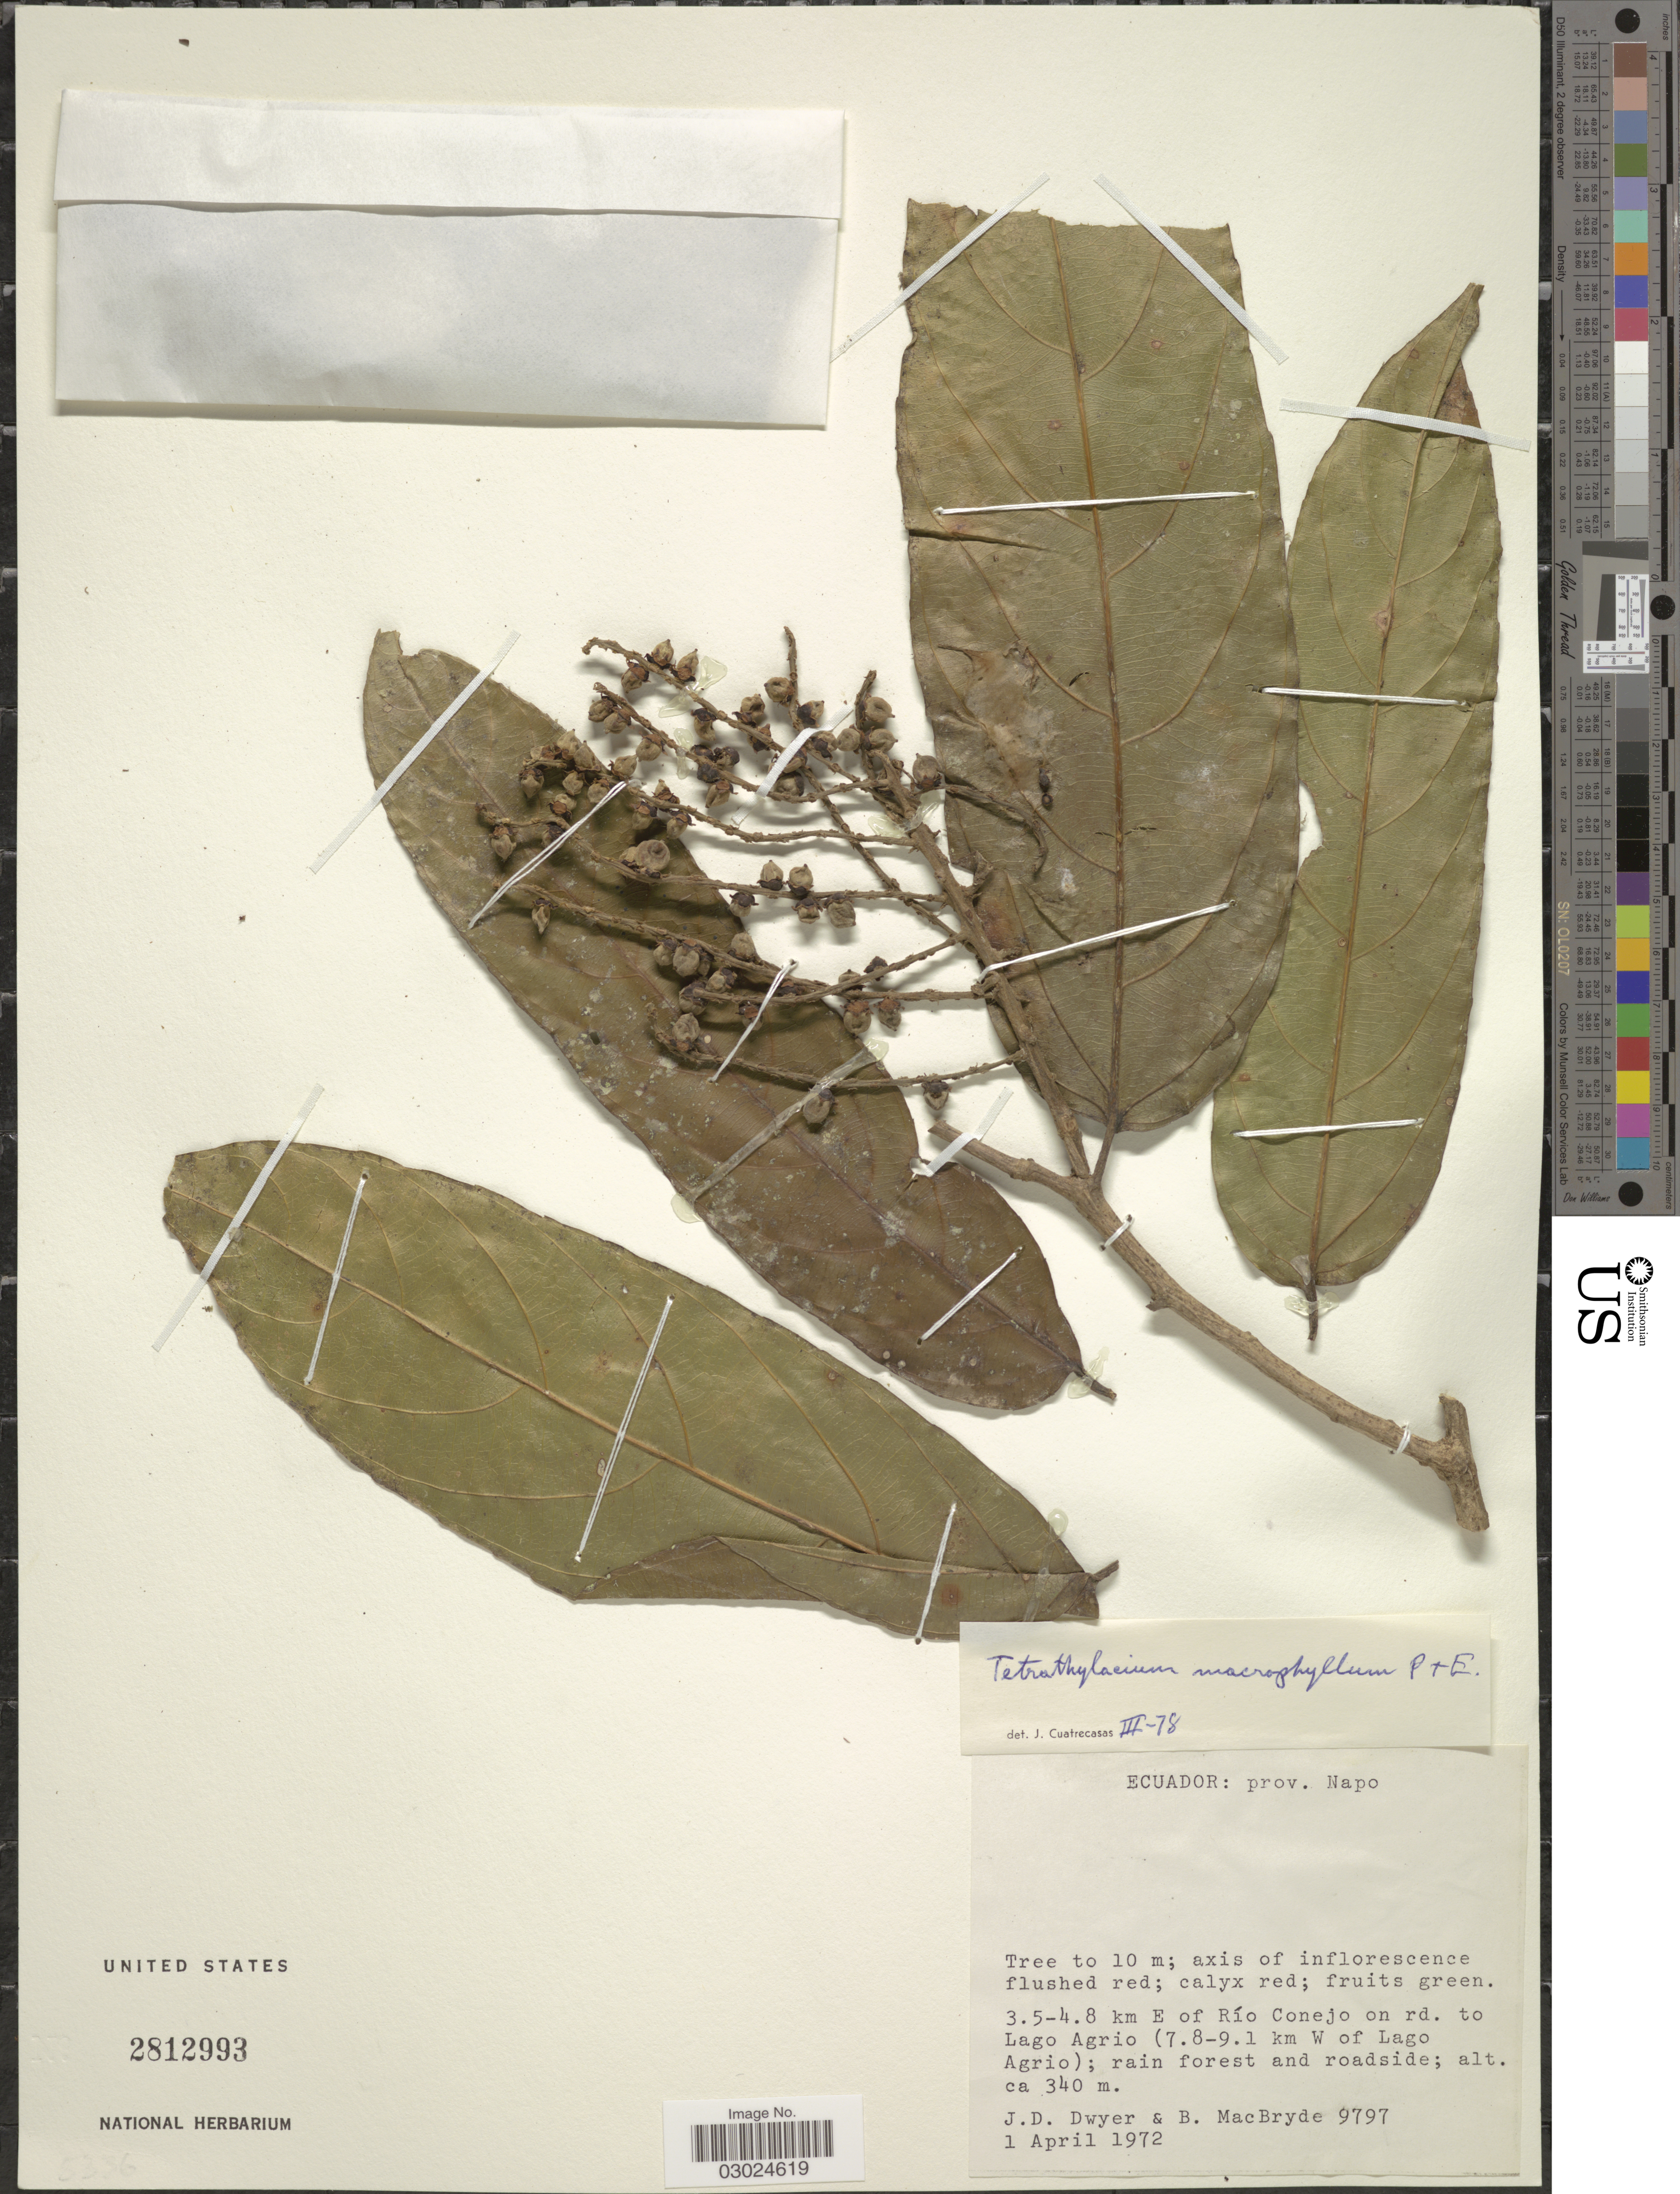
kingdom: Plantae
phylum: Tracheophyta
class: Magnoliopsida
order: Malpighiales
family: Salicaceae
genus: Tetrathylacium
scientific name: Tetrathylacium macrophyllum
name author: Poepp.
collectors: J. D. Dwyer & B. MacBryde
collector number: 9797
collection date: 1972-04-01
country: Ecuador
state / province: Napo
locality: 3-5-4.8 km E of Río Conejo on rd. to Lago Agrio (7.8-9.1 km W of Lago Agrio).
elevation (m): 340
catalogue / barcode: US 2812993